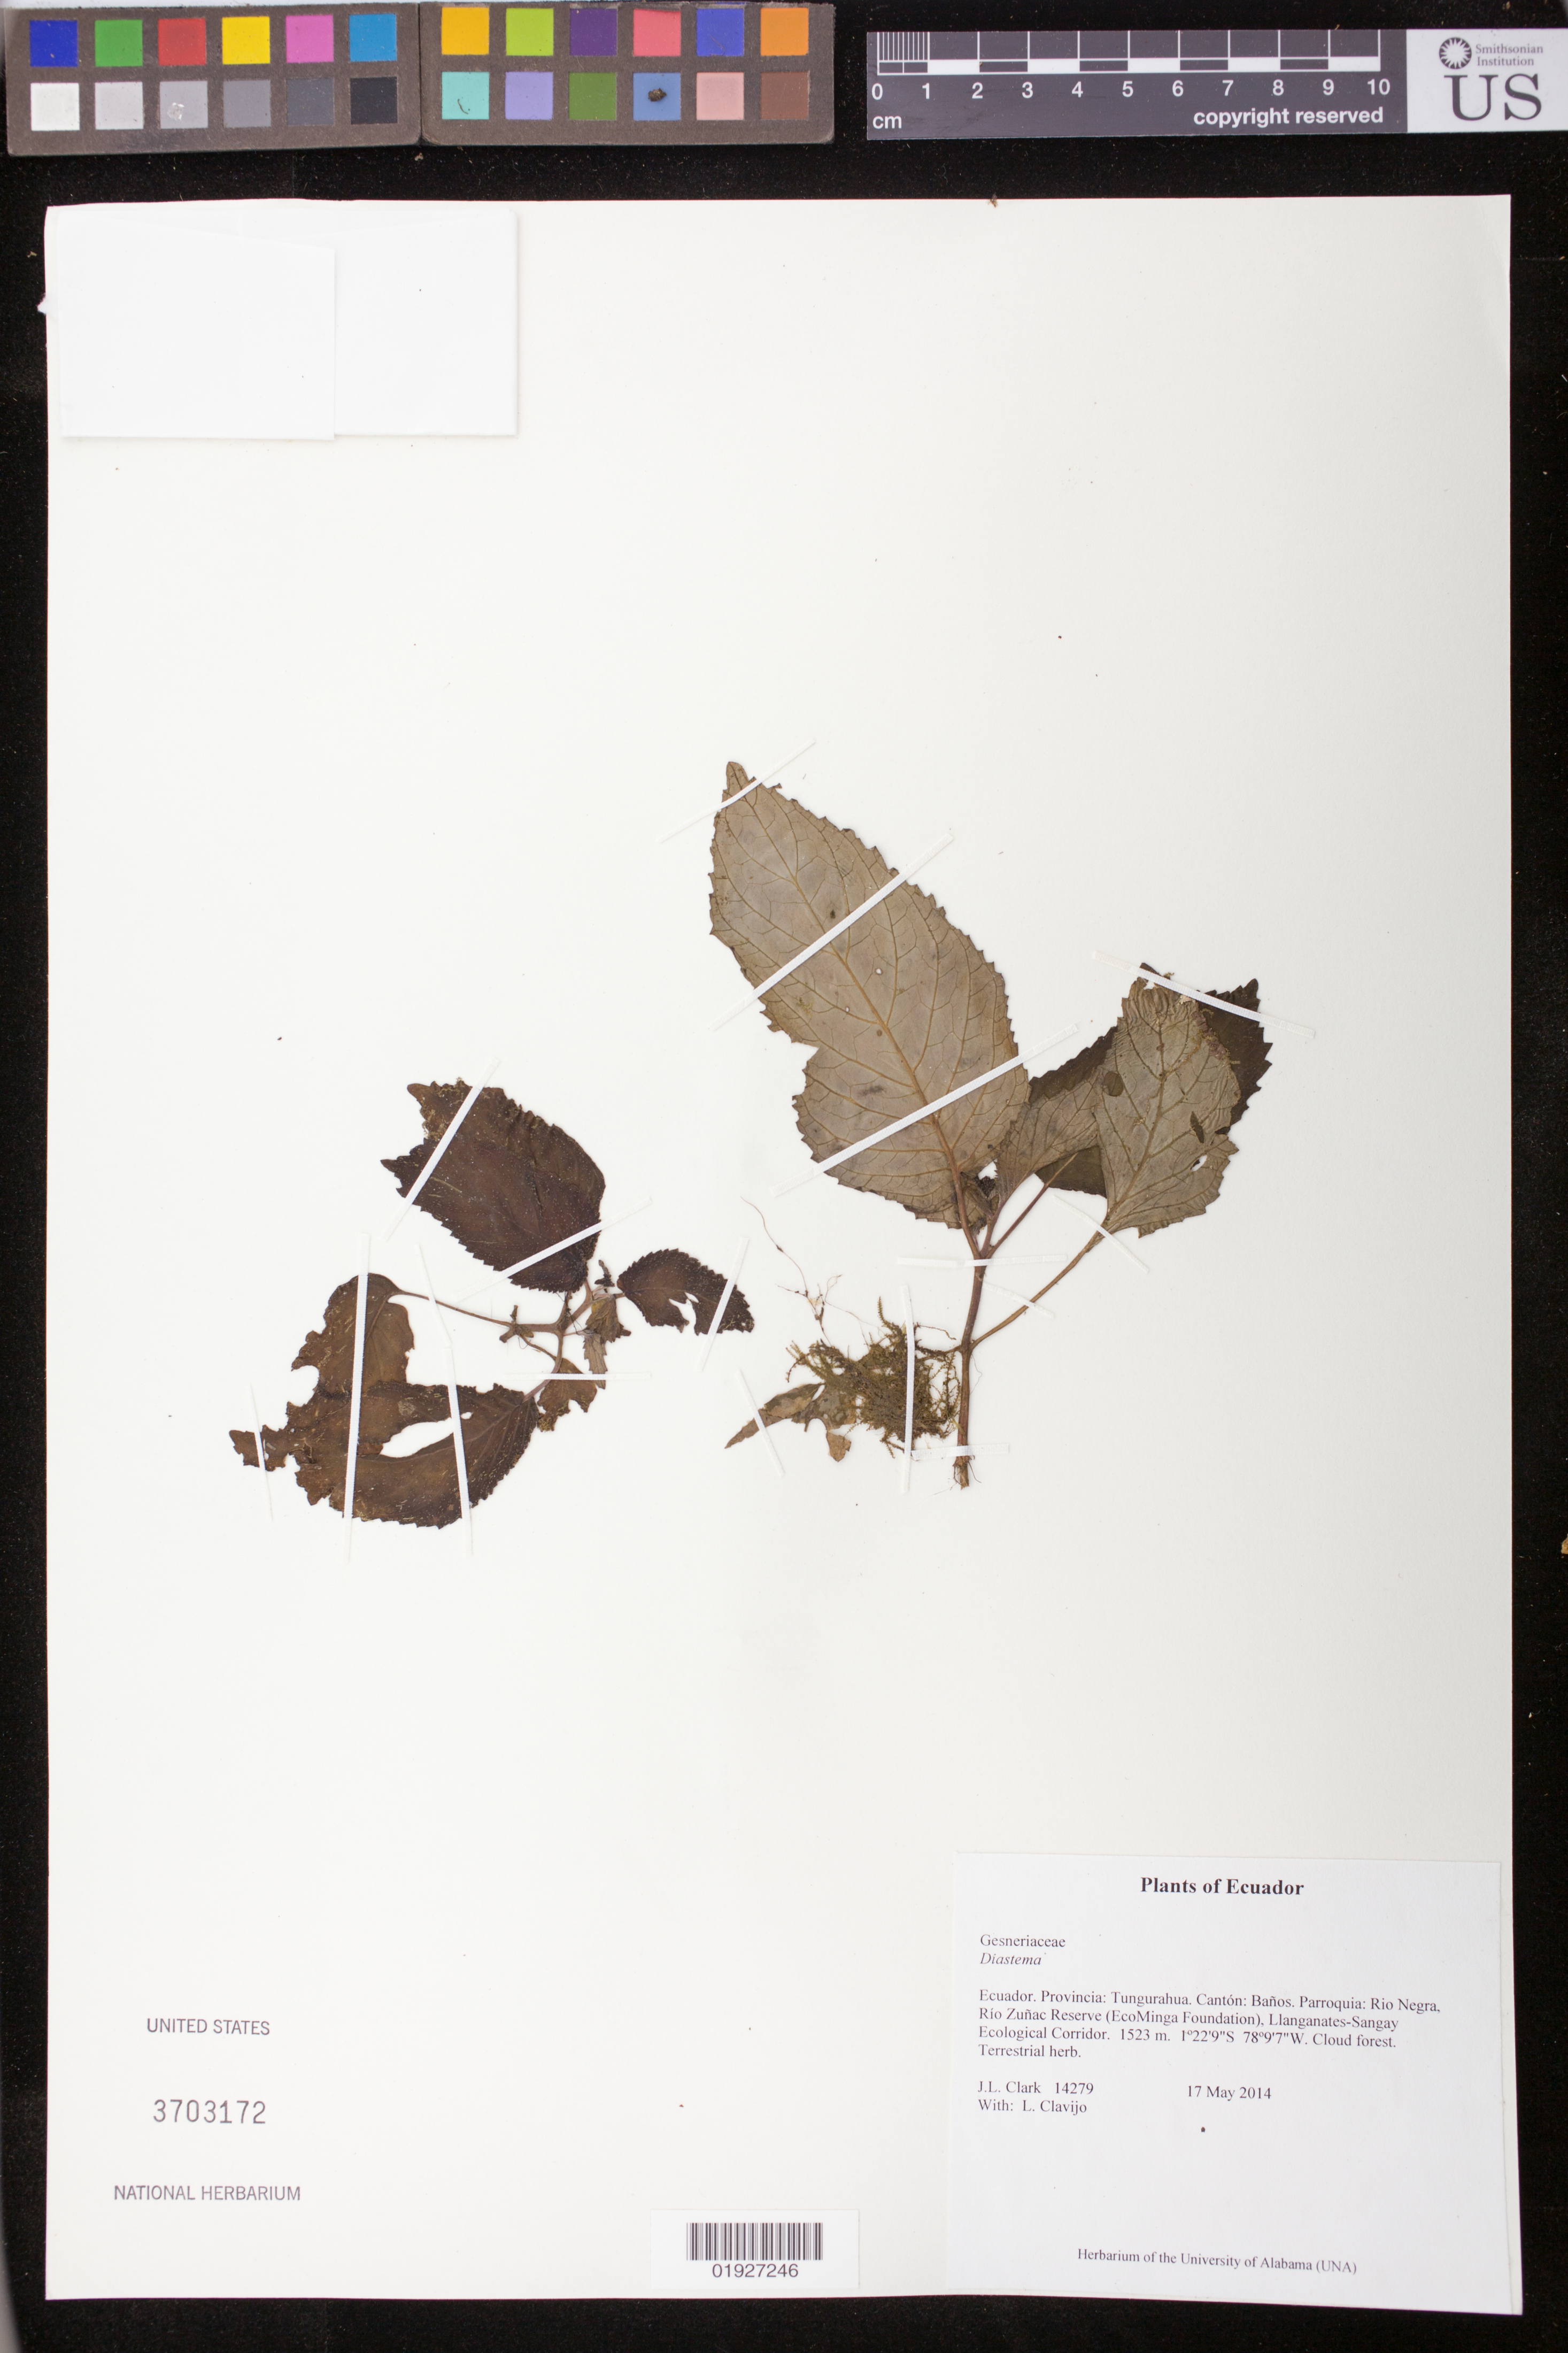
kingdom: Plantae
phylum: Tracheophyta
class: Magnoliopsida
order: Lamiales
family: Gesneriaceae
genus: Diastema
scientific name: Diastema sp.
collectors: J. L. Clark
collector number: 14279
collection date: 2014-05-17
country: Ecuador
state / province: Tungurahua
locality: Canton: Banos. Parroquia: Rio Negra, Rio Zunac Reserve (EcoMinga Foundation). Llanganates-Sangay Ecological Corridor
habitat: Cloud forest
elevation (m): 1523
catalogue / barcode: US 3703172